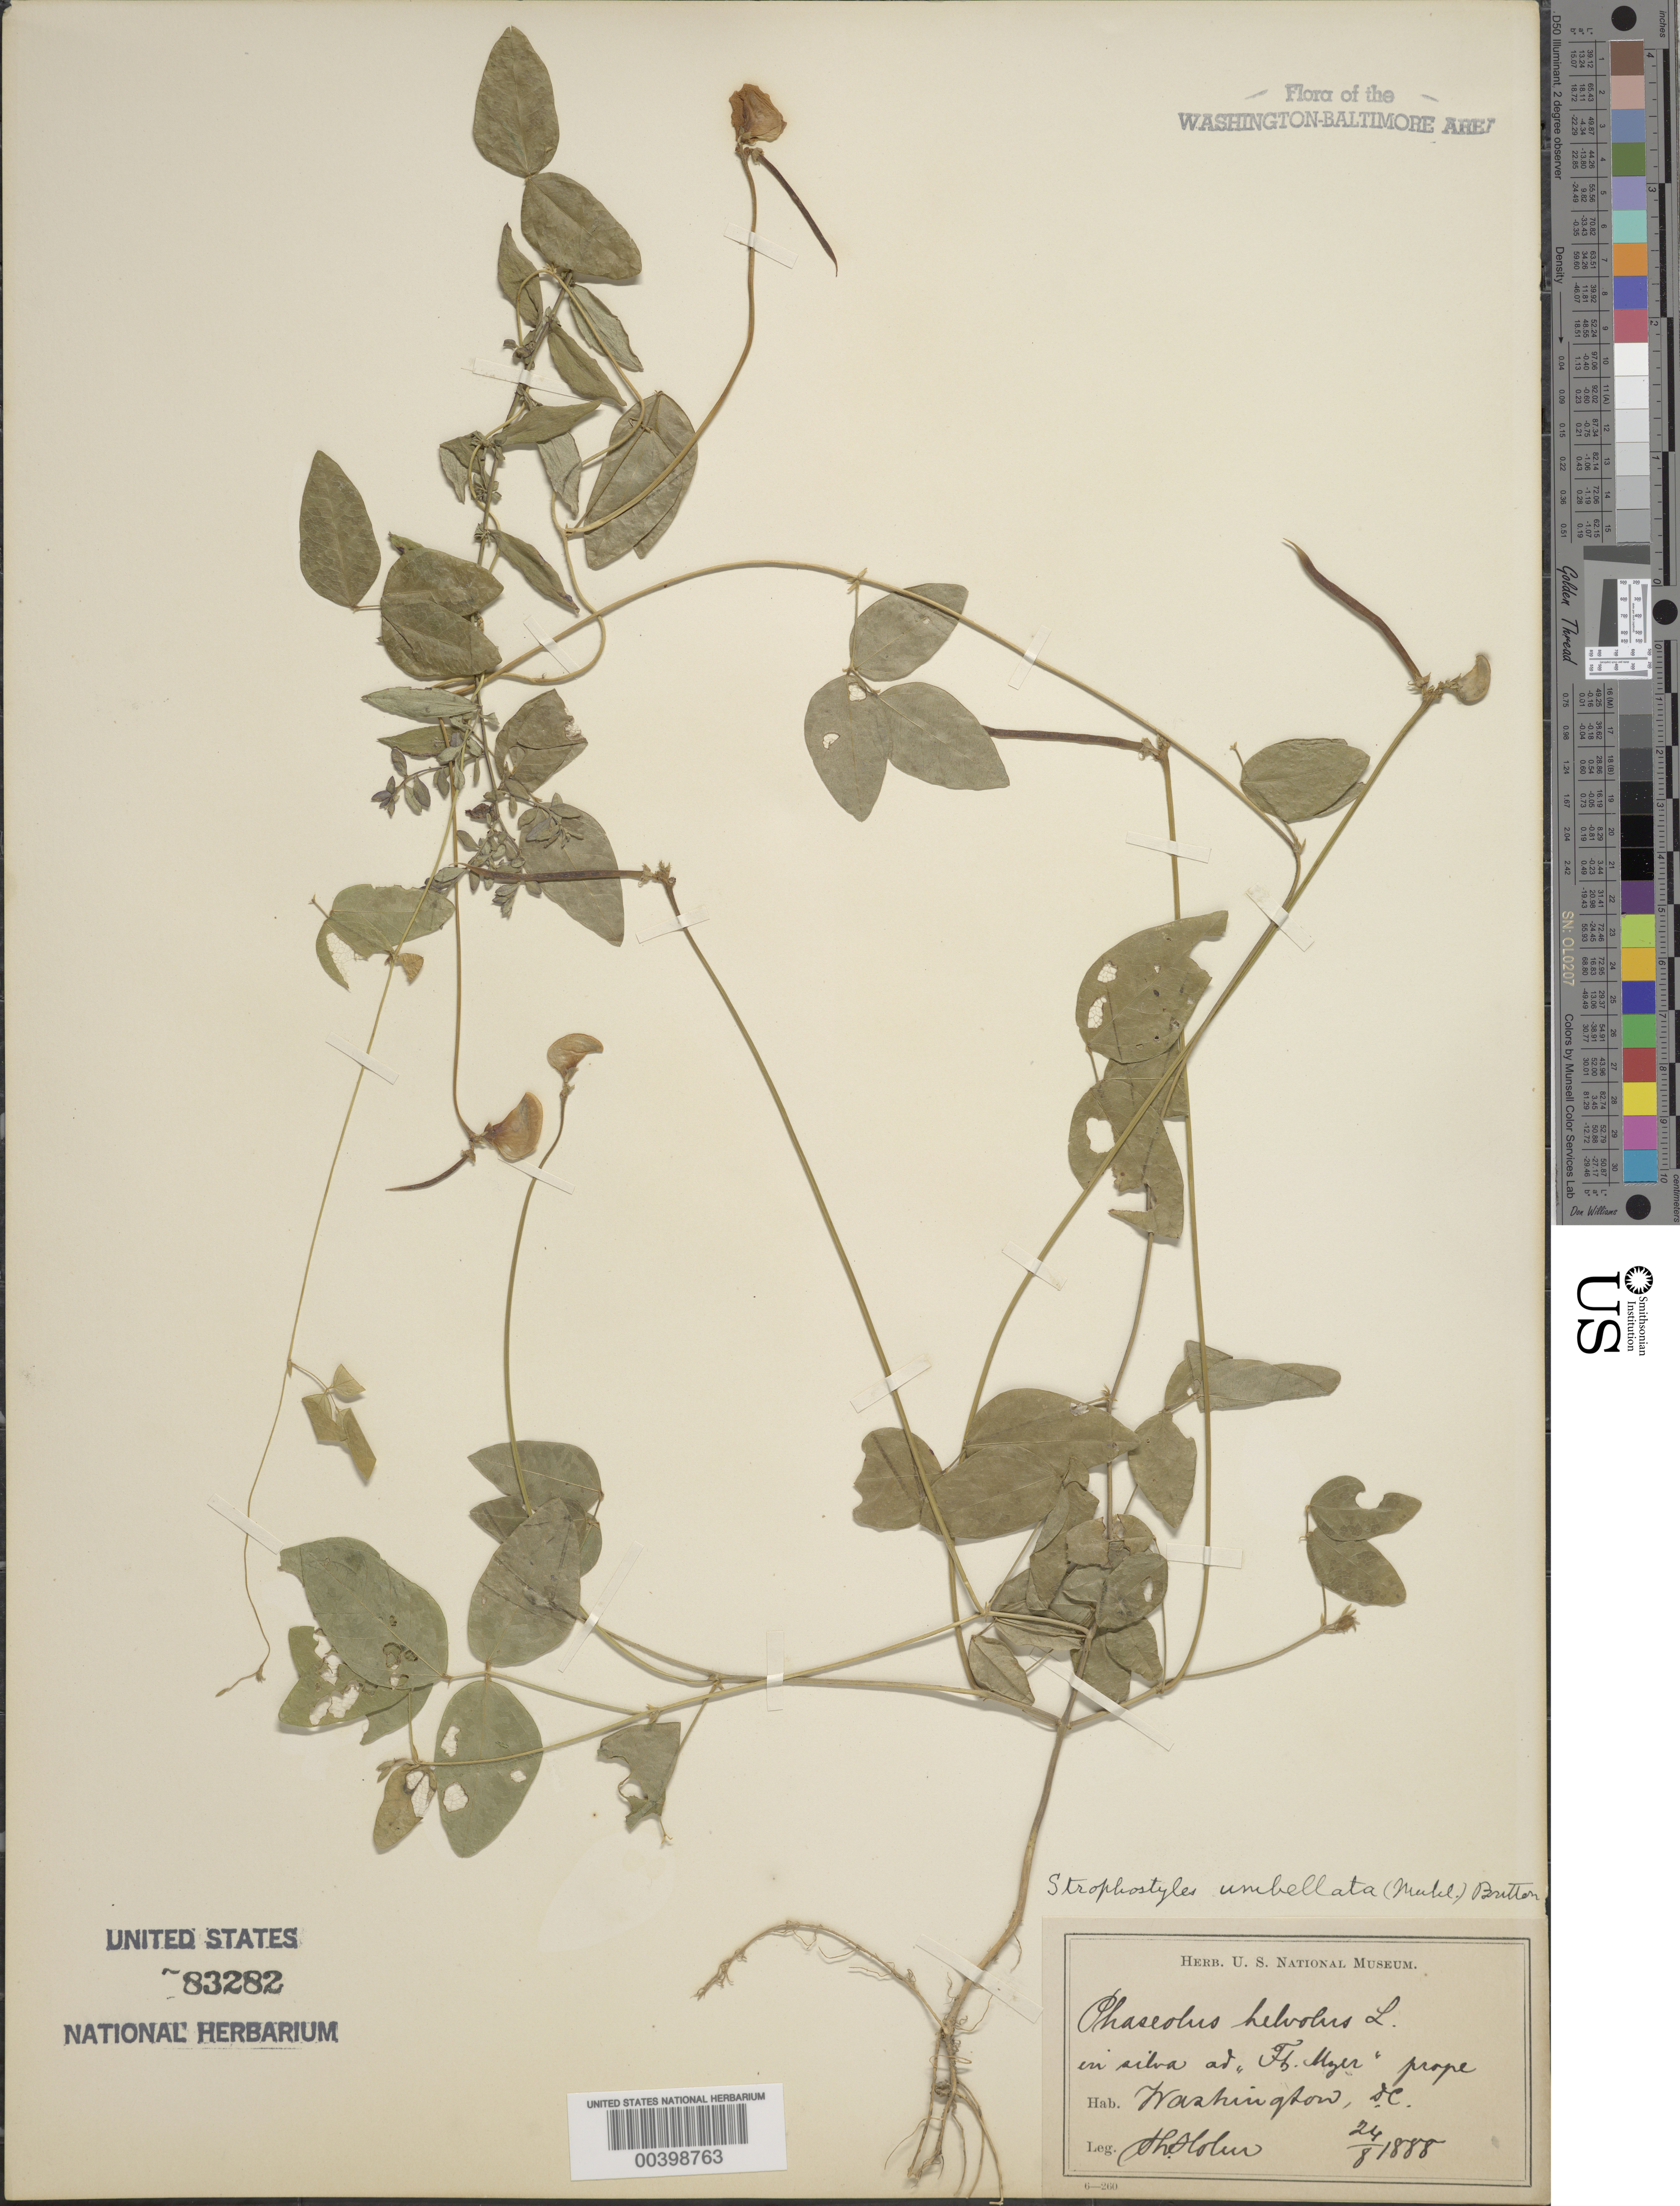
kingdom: Plantae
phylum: Tracheophyta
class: Magnoliopsida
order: Fabales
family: Fabaceae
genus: Strophostyles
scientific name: Strophostyles umbellata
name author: (Muhl. ex Willd.) Britton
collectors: T. Holm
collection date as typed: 26 Aug 1888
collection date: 1888-08-26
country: United States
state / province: Virginia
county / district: Arlington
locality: Ft Myer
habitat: Forest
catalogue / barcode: US 83282